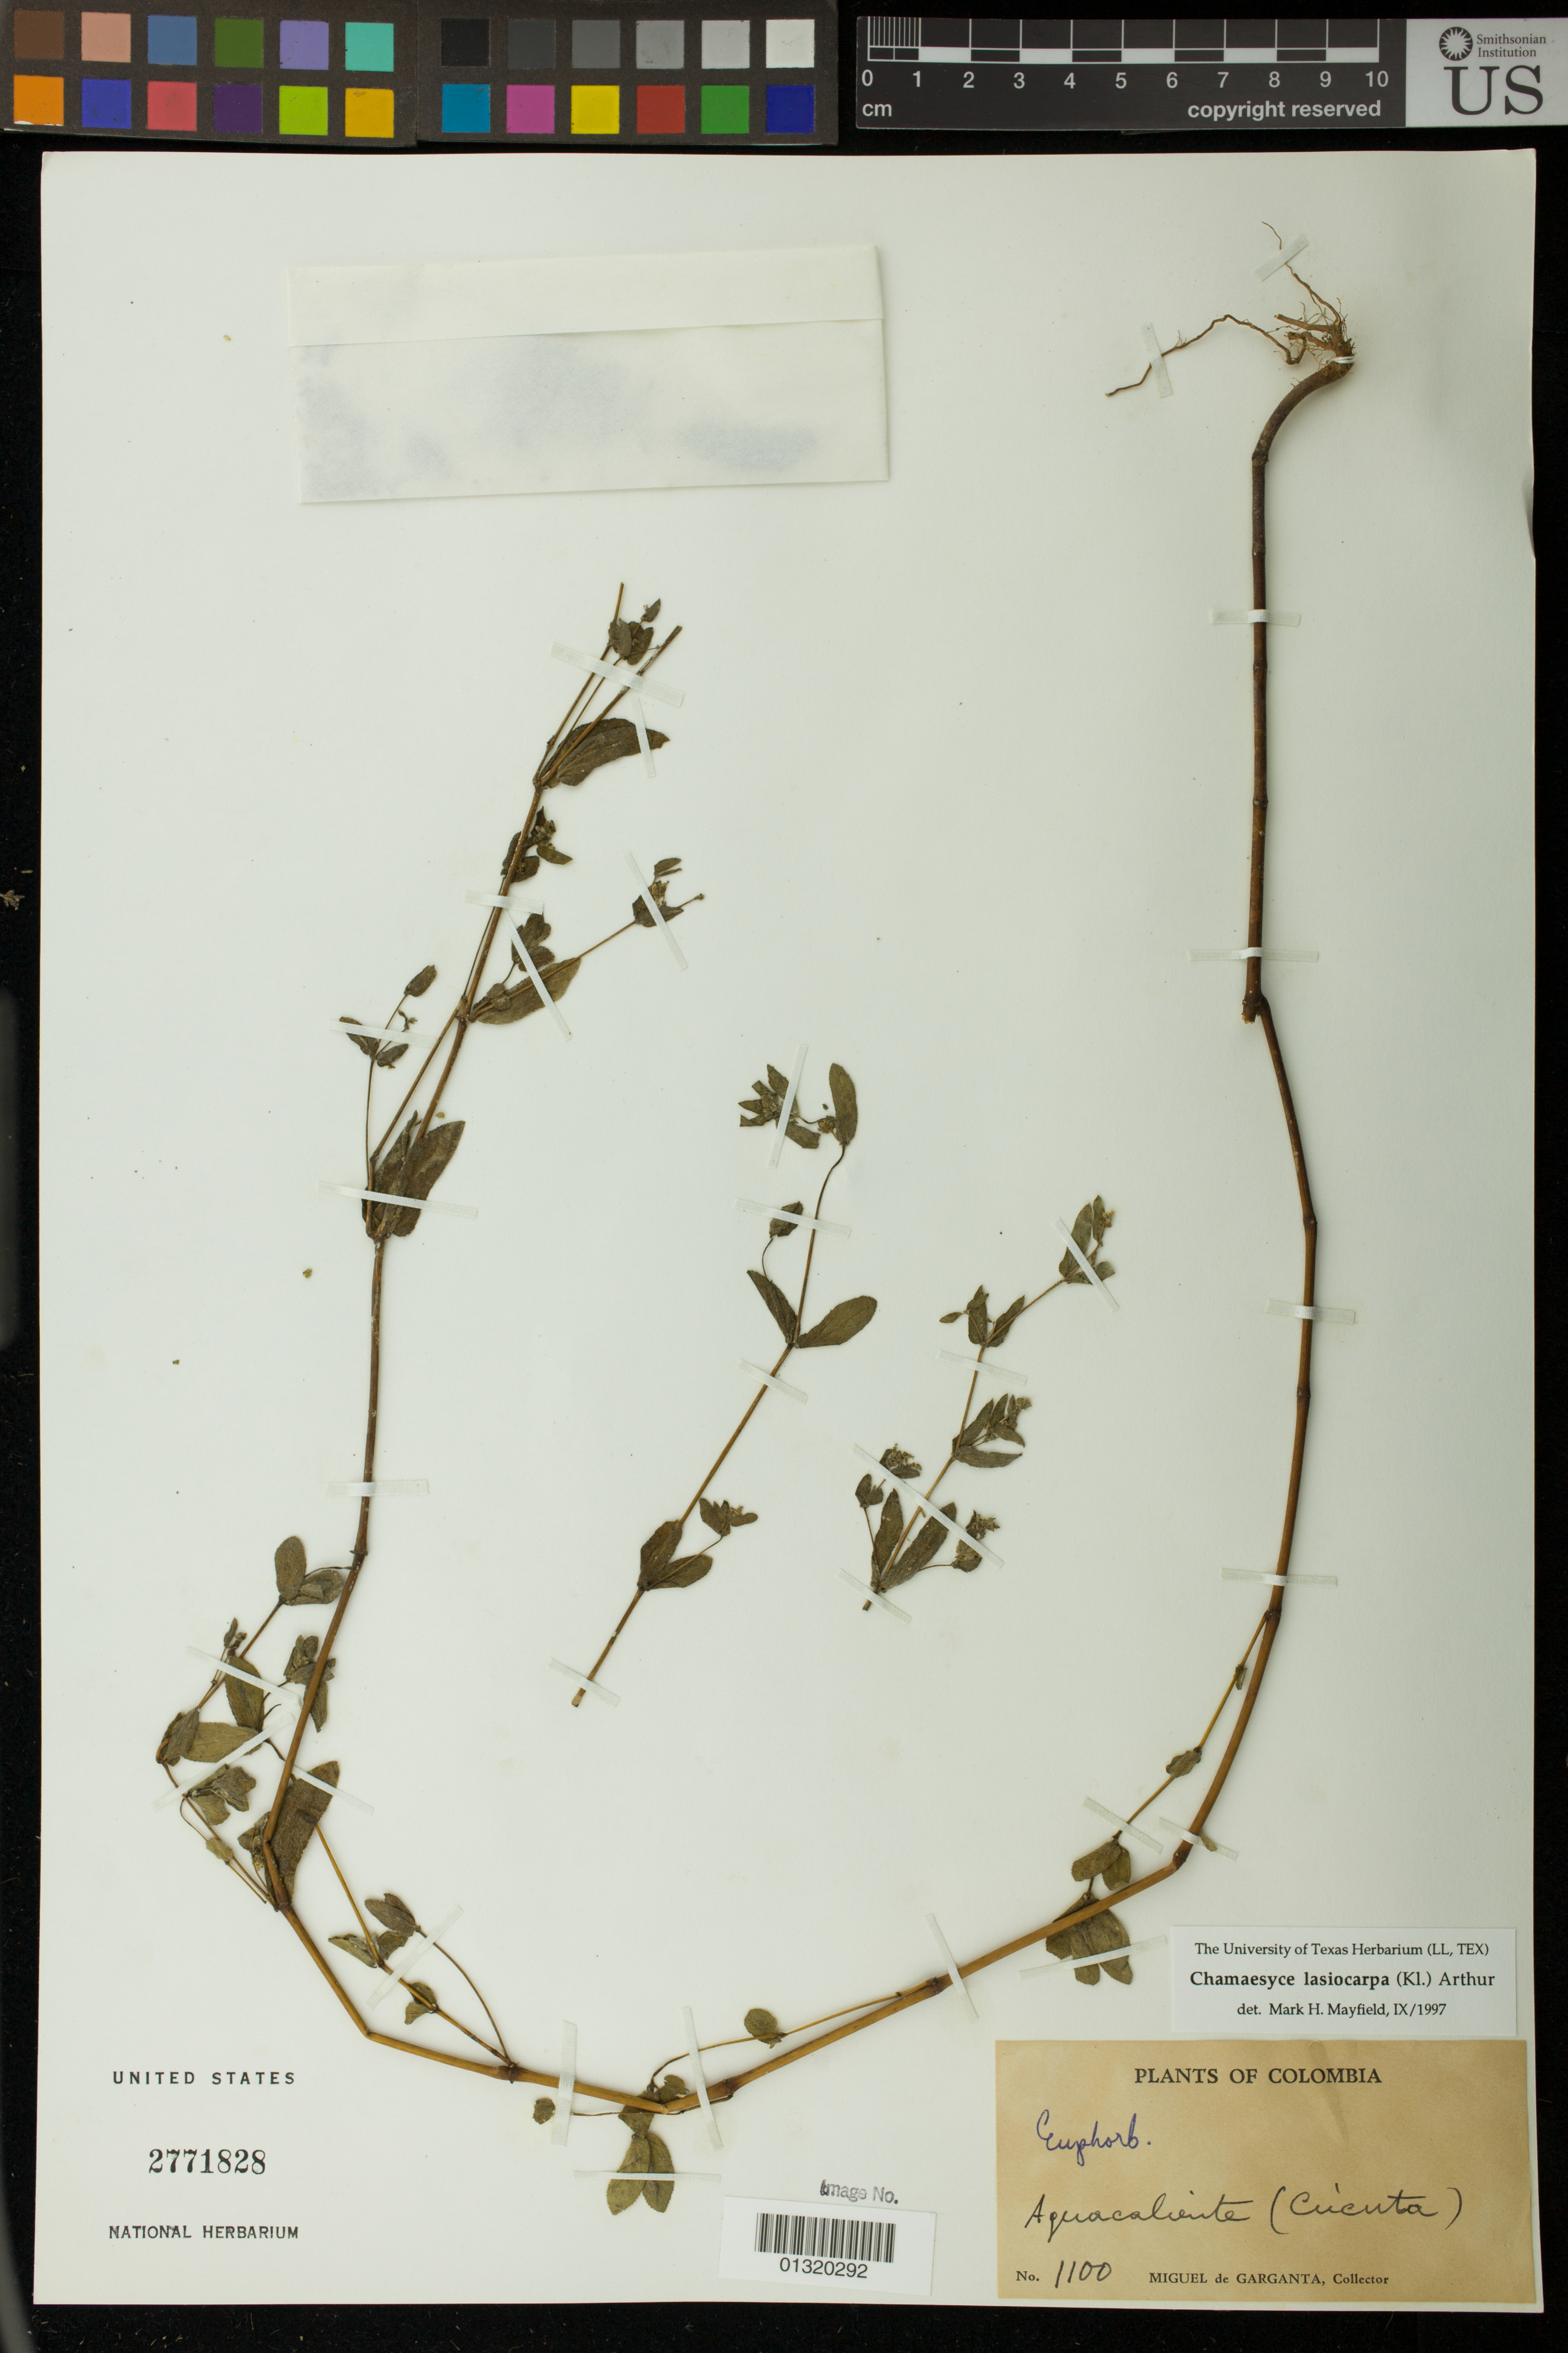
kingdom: Plantae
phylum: Tracheophyta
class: Magnoliopsida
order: Malpighiales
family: Euphorbiaceae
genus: Euphorbia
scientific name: Euphorbia lasiocarpa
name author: Klotzsch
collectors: M. Garganta-Fábrega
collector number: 1100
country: Colombia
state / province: Norte de Santander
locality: Cúcuta, Aguacaliente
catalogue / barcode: US 2771828